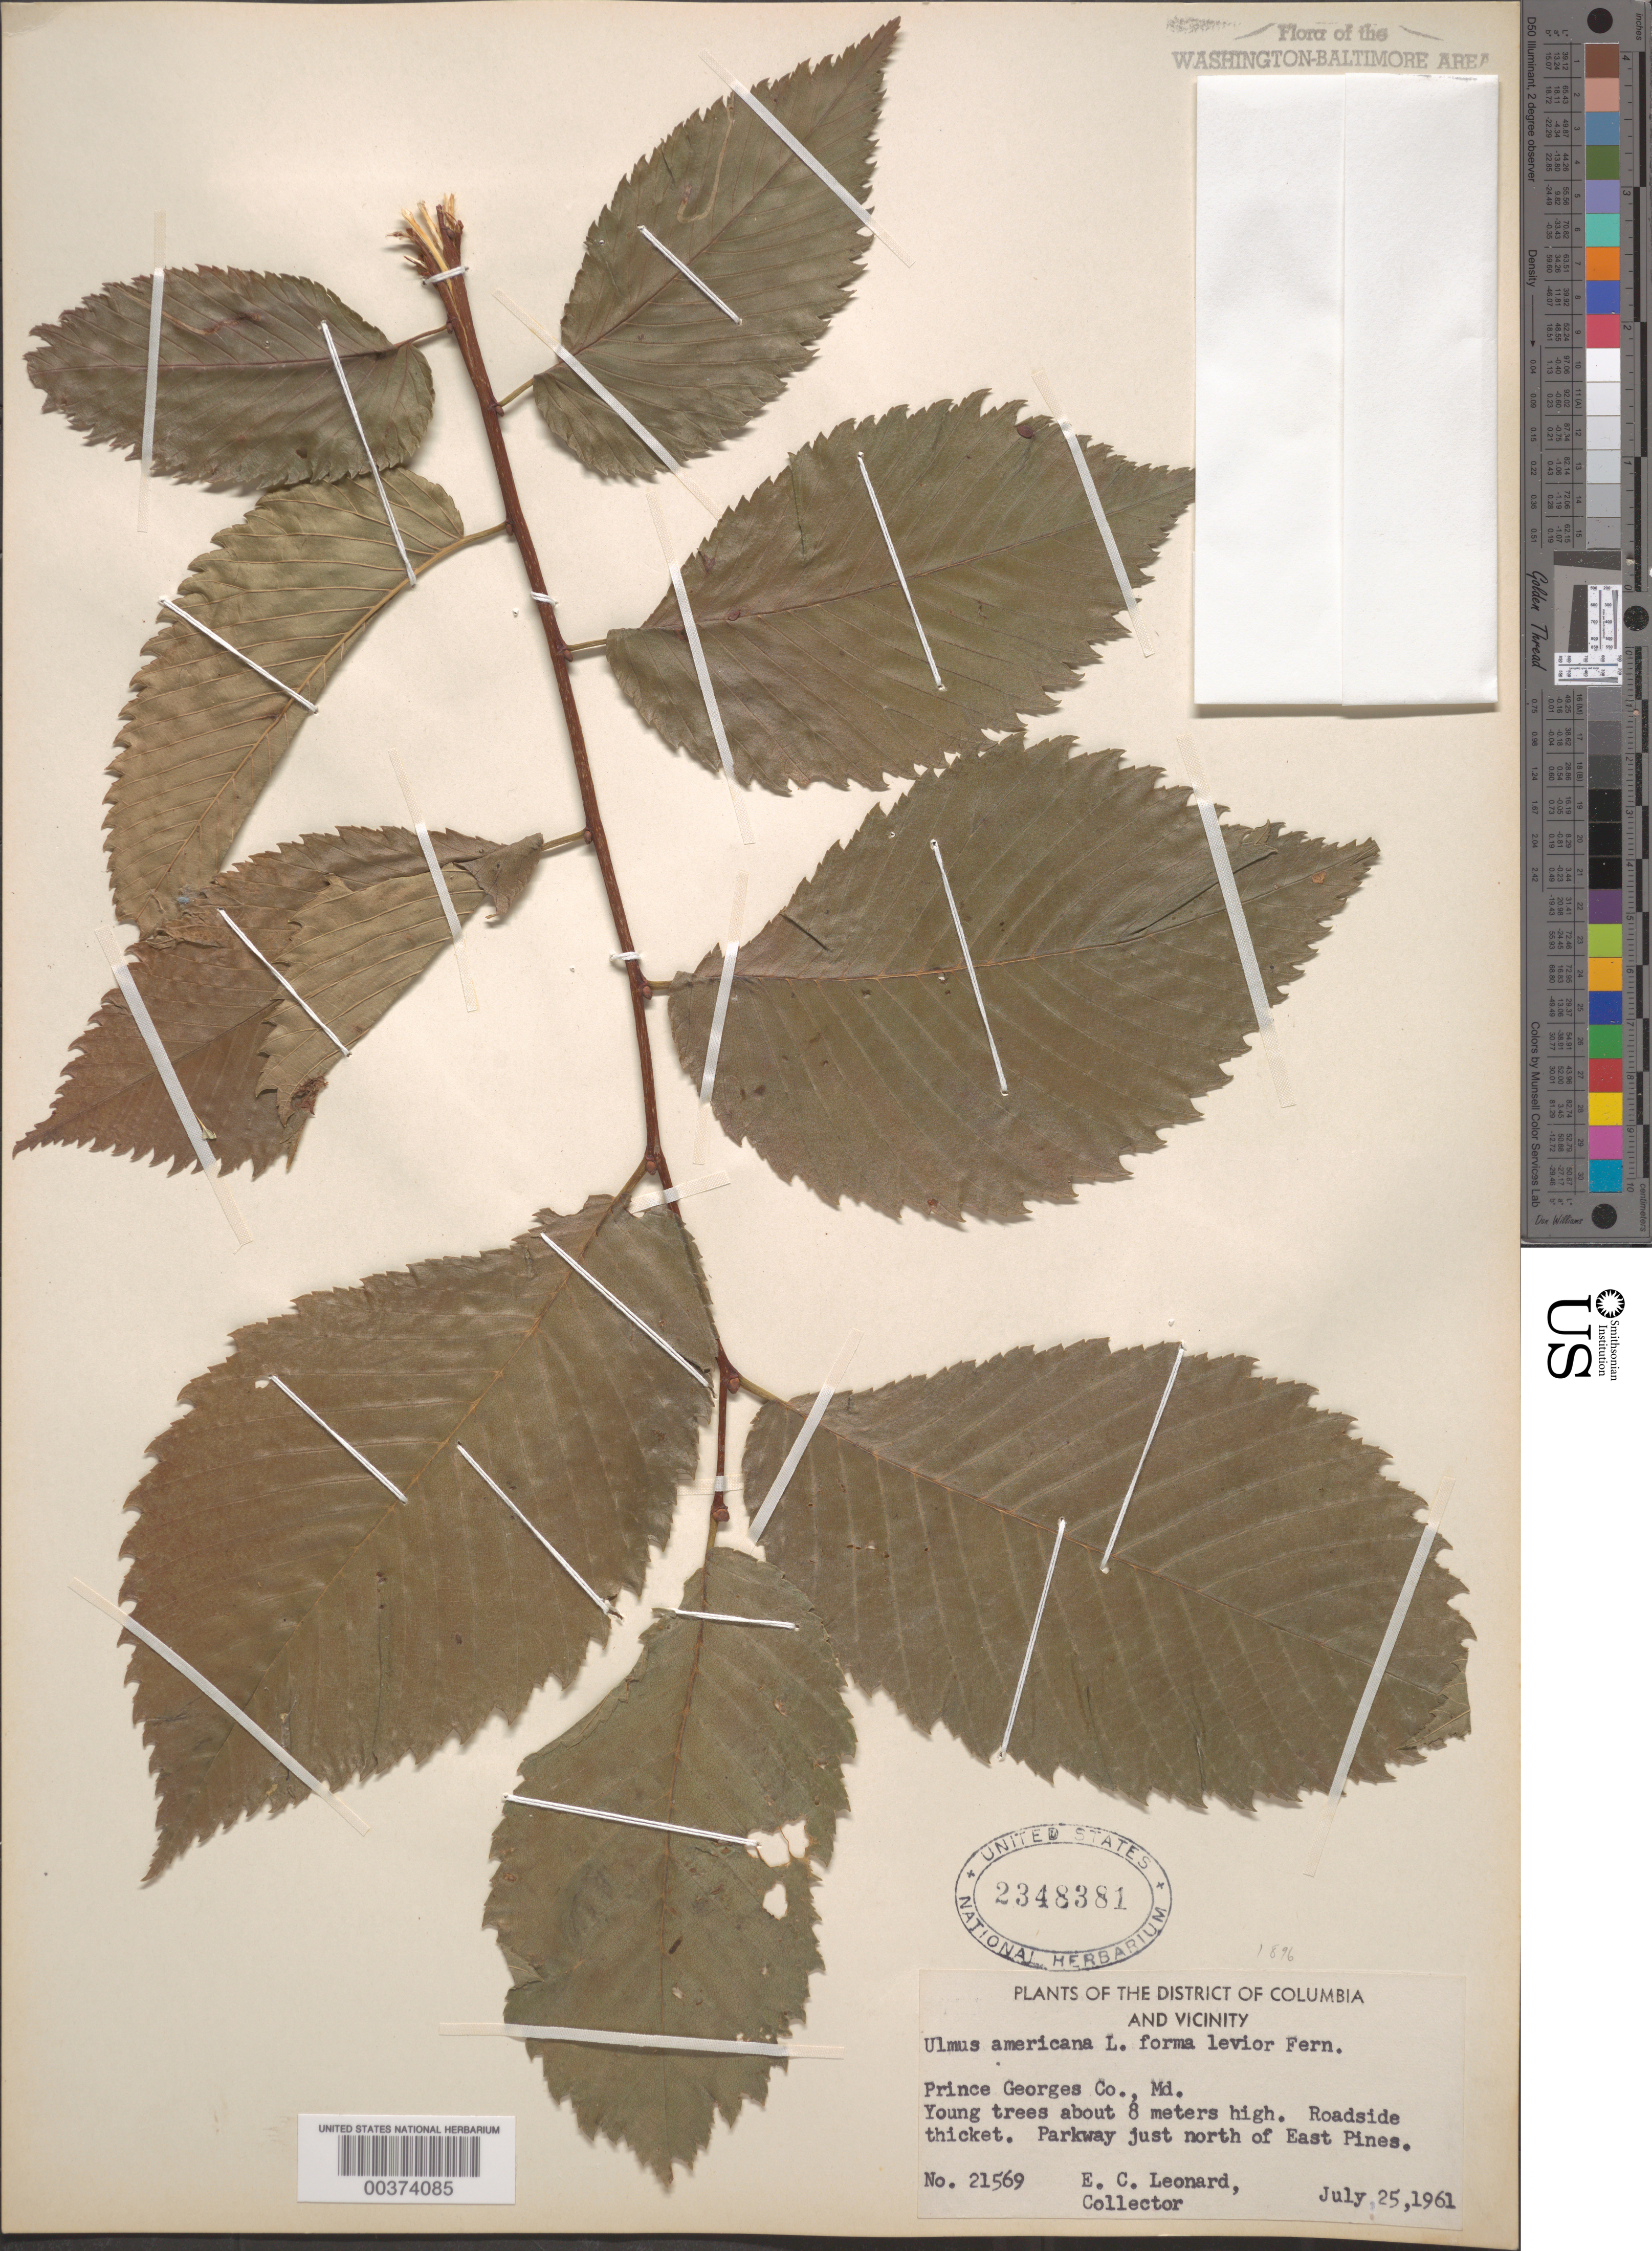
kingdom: Plantae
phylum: Tracheophyta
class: Magnoliopsida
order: Rosales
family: Ulmaceae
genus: Ulmus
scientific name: Ulmus americana f. laevior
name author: Fernald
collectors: E. C. Leonard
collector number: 21569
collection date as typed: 25 Jul 1961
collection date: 1961-07-25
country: United States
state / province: Maryland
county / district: Prince George's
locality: North of East Pines, Parkway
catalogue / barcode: US 2348381